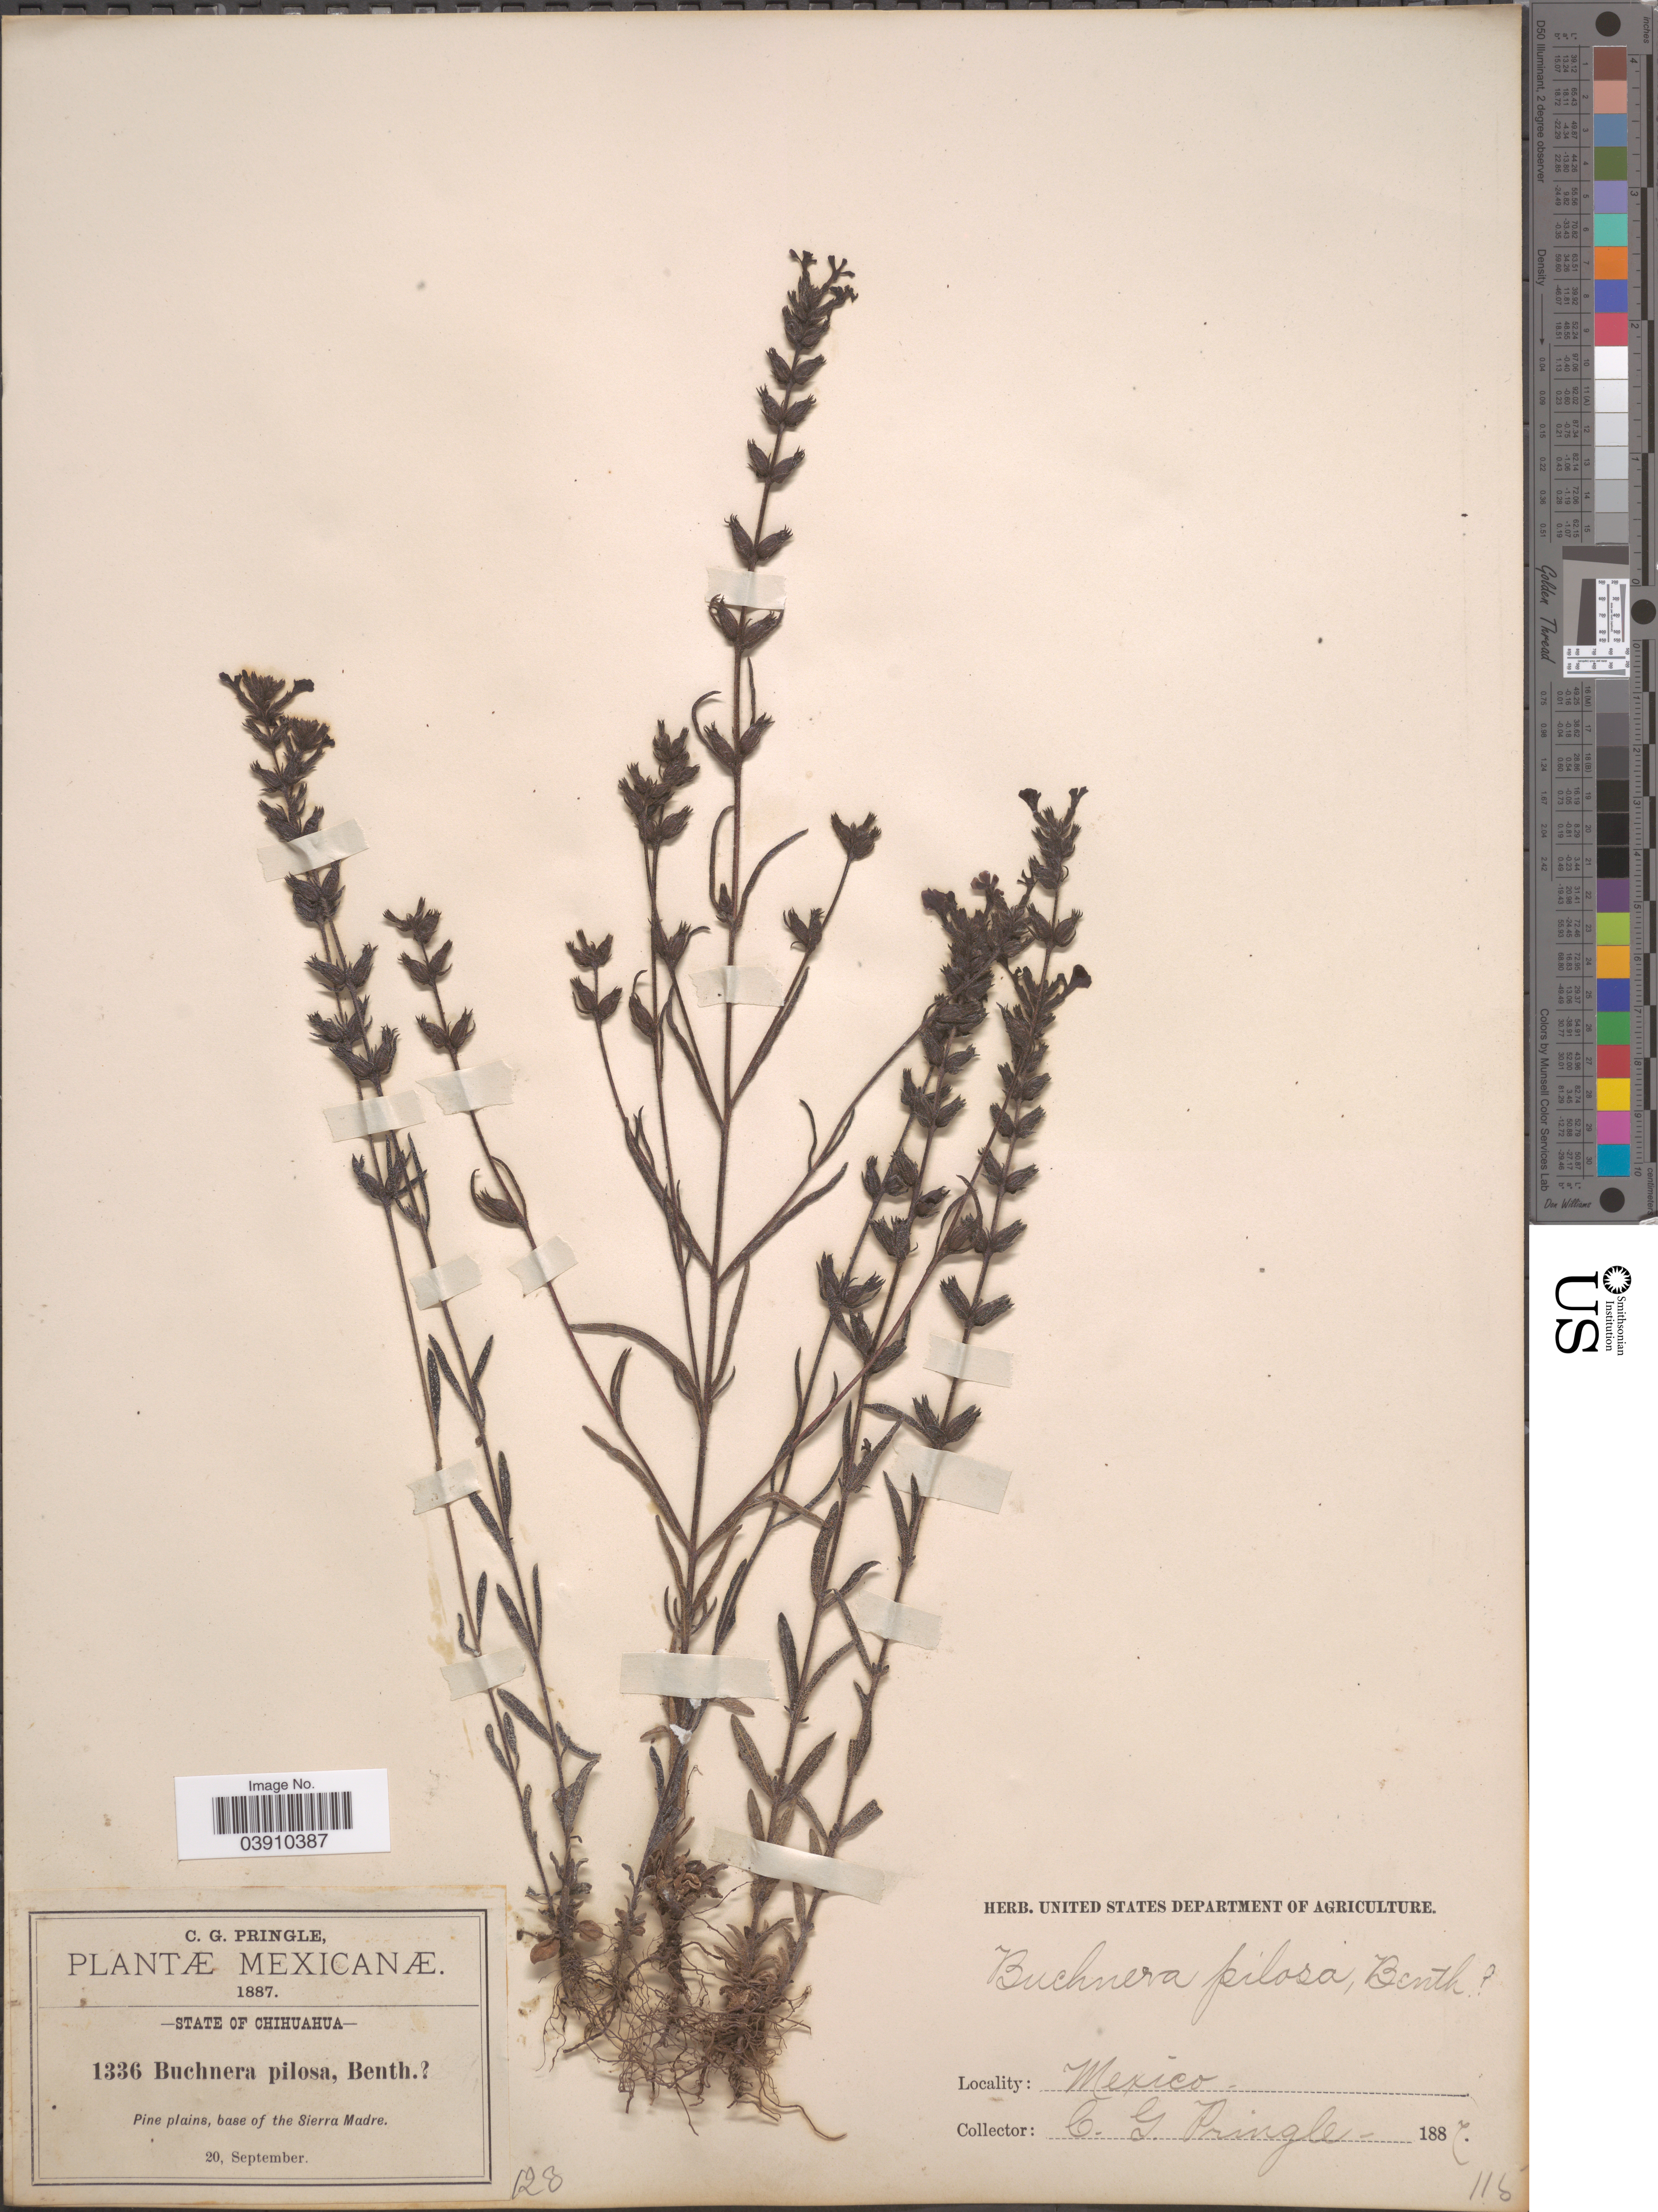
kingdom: Plantae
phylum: Tracheophyta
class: Magnoliopsida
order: Lamiales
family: Orobanchaceae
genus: Buchnera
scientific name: Buchnera pusilla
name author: Kunth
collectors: C. G. Pringle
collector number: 1336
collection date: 1887-09-20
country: Mexico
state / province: Chihuahua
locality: Pine plains, base of the Sierra Madre.